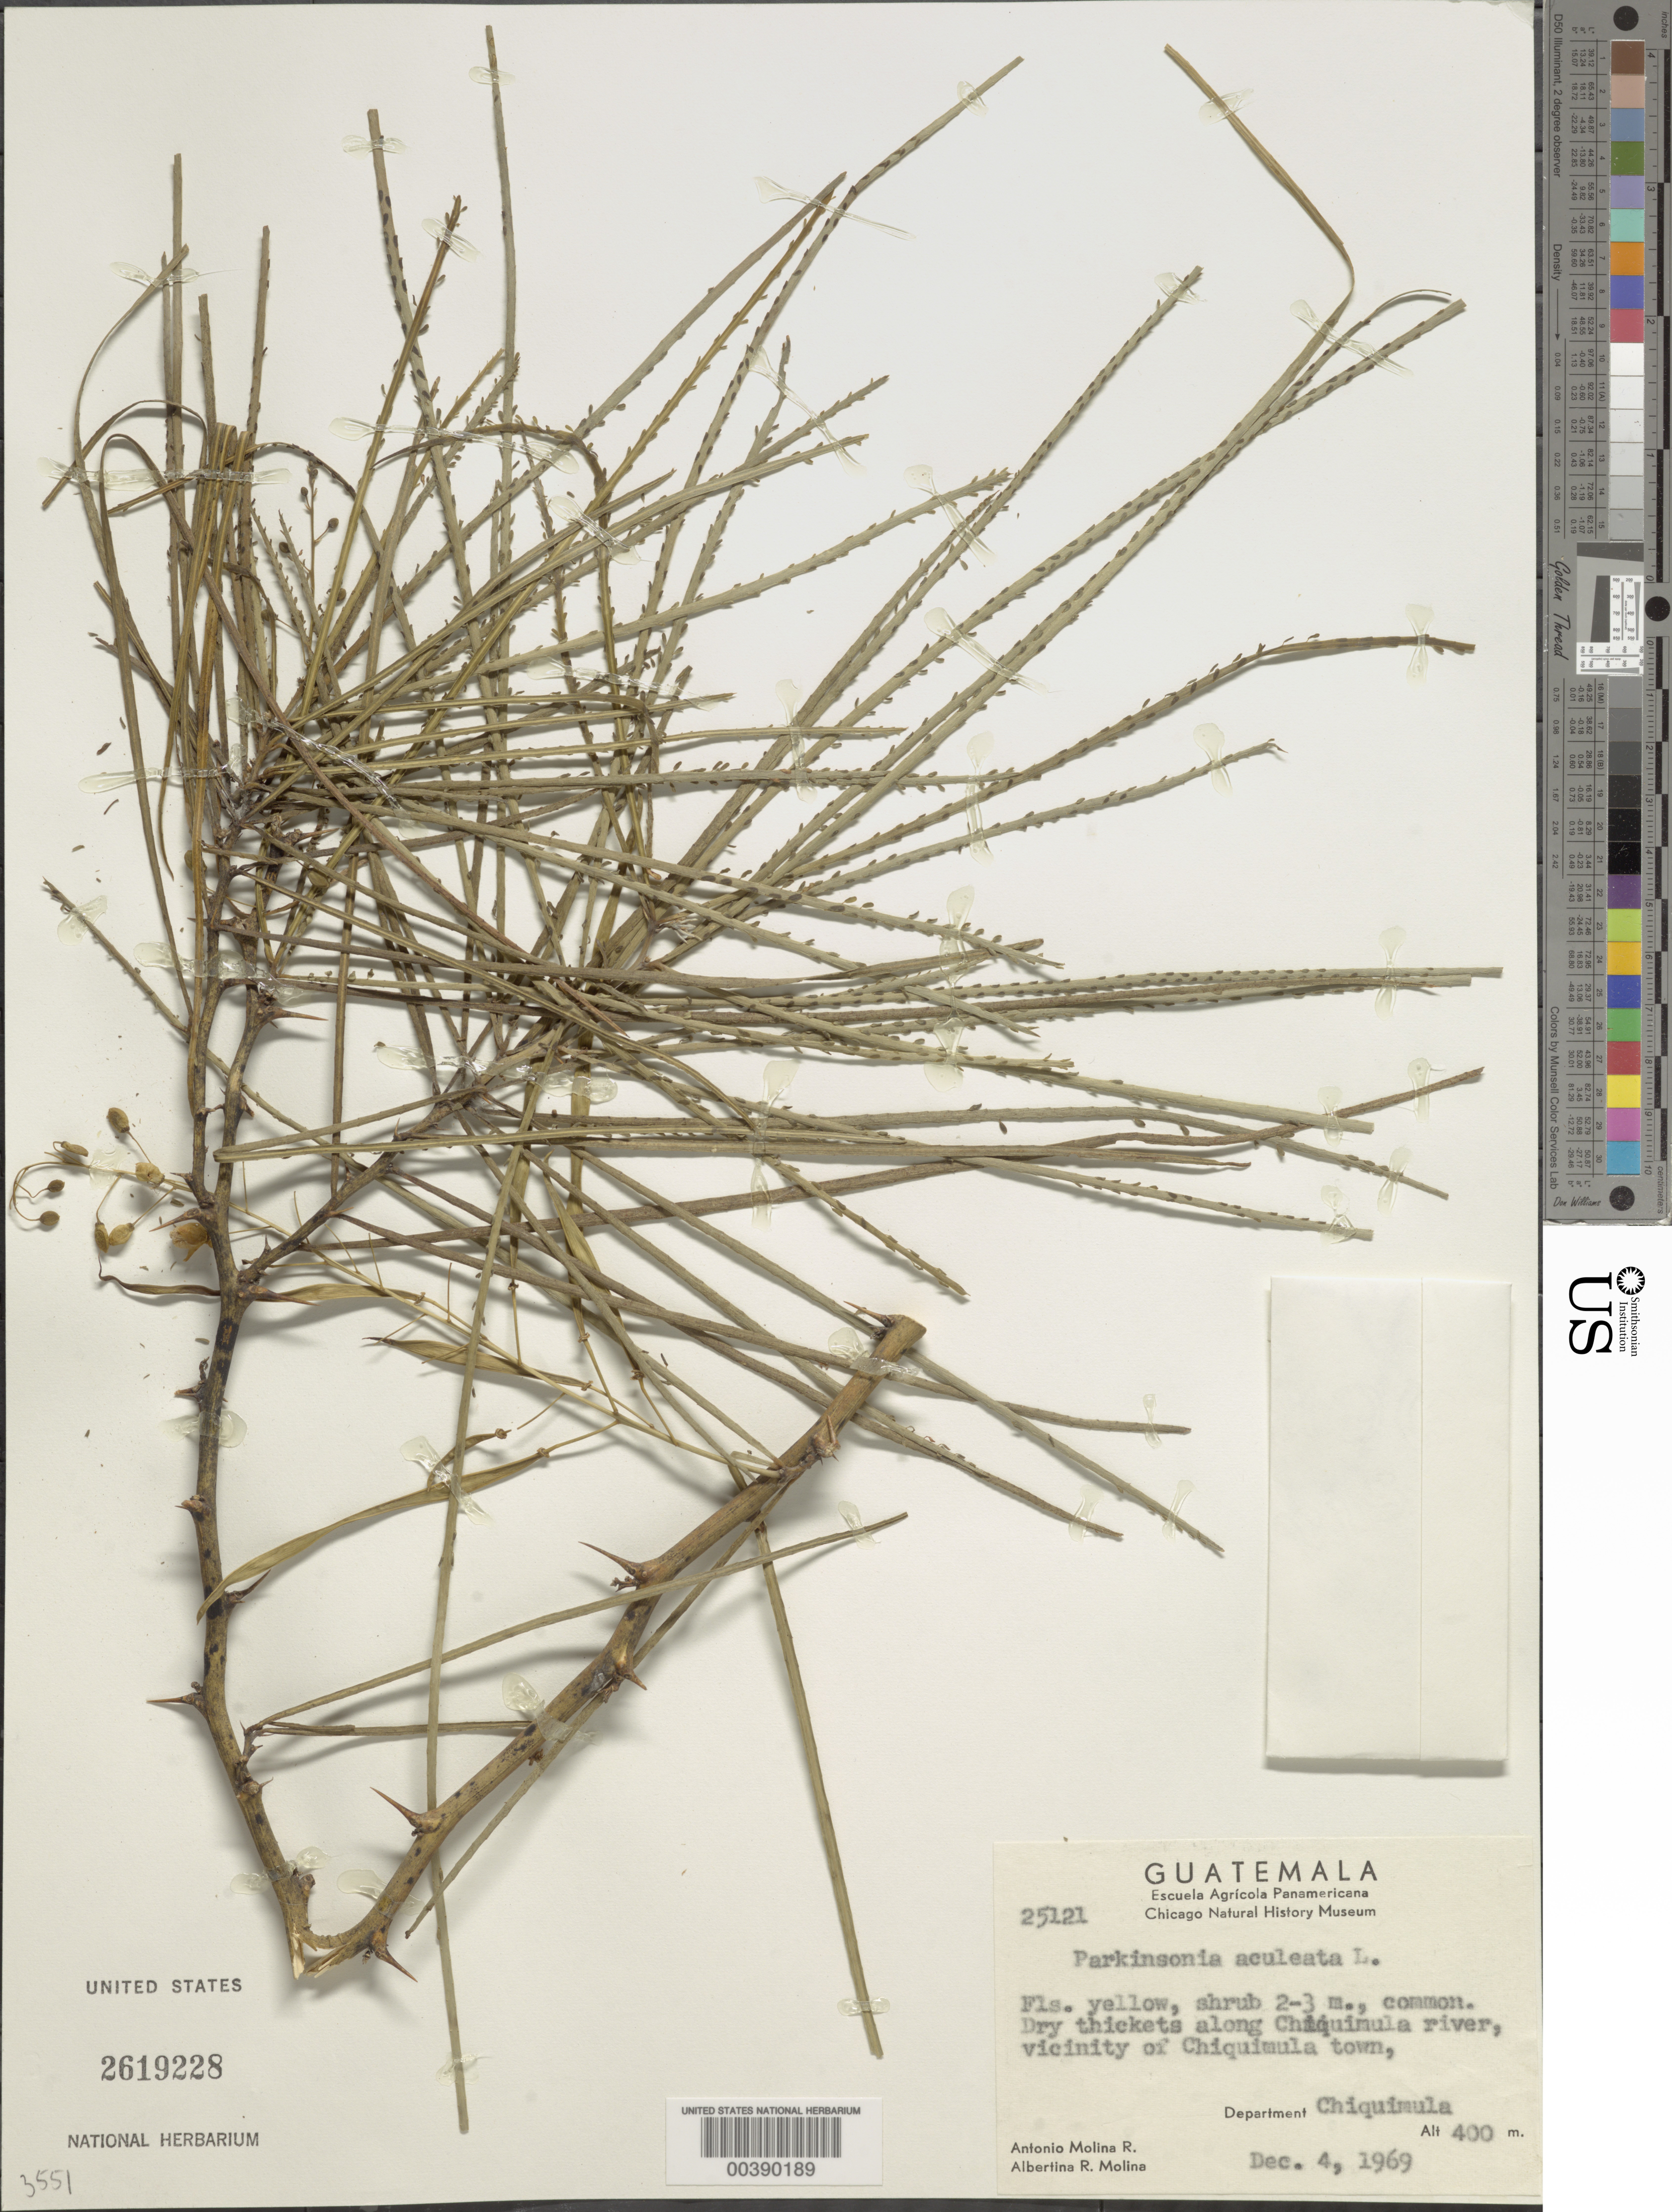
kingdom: Plantae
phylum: Tracheophyta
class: Magnoliopsida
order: Fabales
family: Fabaceae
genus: Parkinsonia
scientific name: Parkinsonia aculeata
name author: L.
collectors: A. Molina R. & A. R. Molina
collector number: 25121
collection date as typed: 04 Dec 1969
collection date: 1969-12-04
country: Guatemala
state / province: Chiquimula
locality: Along Chiquimula river, vicinity of Chiquimula town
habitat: Dry thickets along river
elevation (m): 400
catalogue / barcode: US 2619228